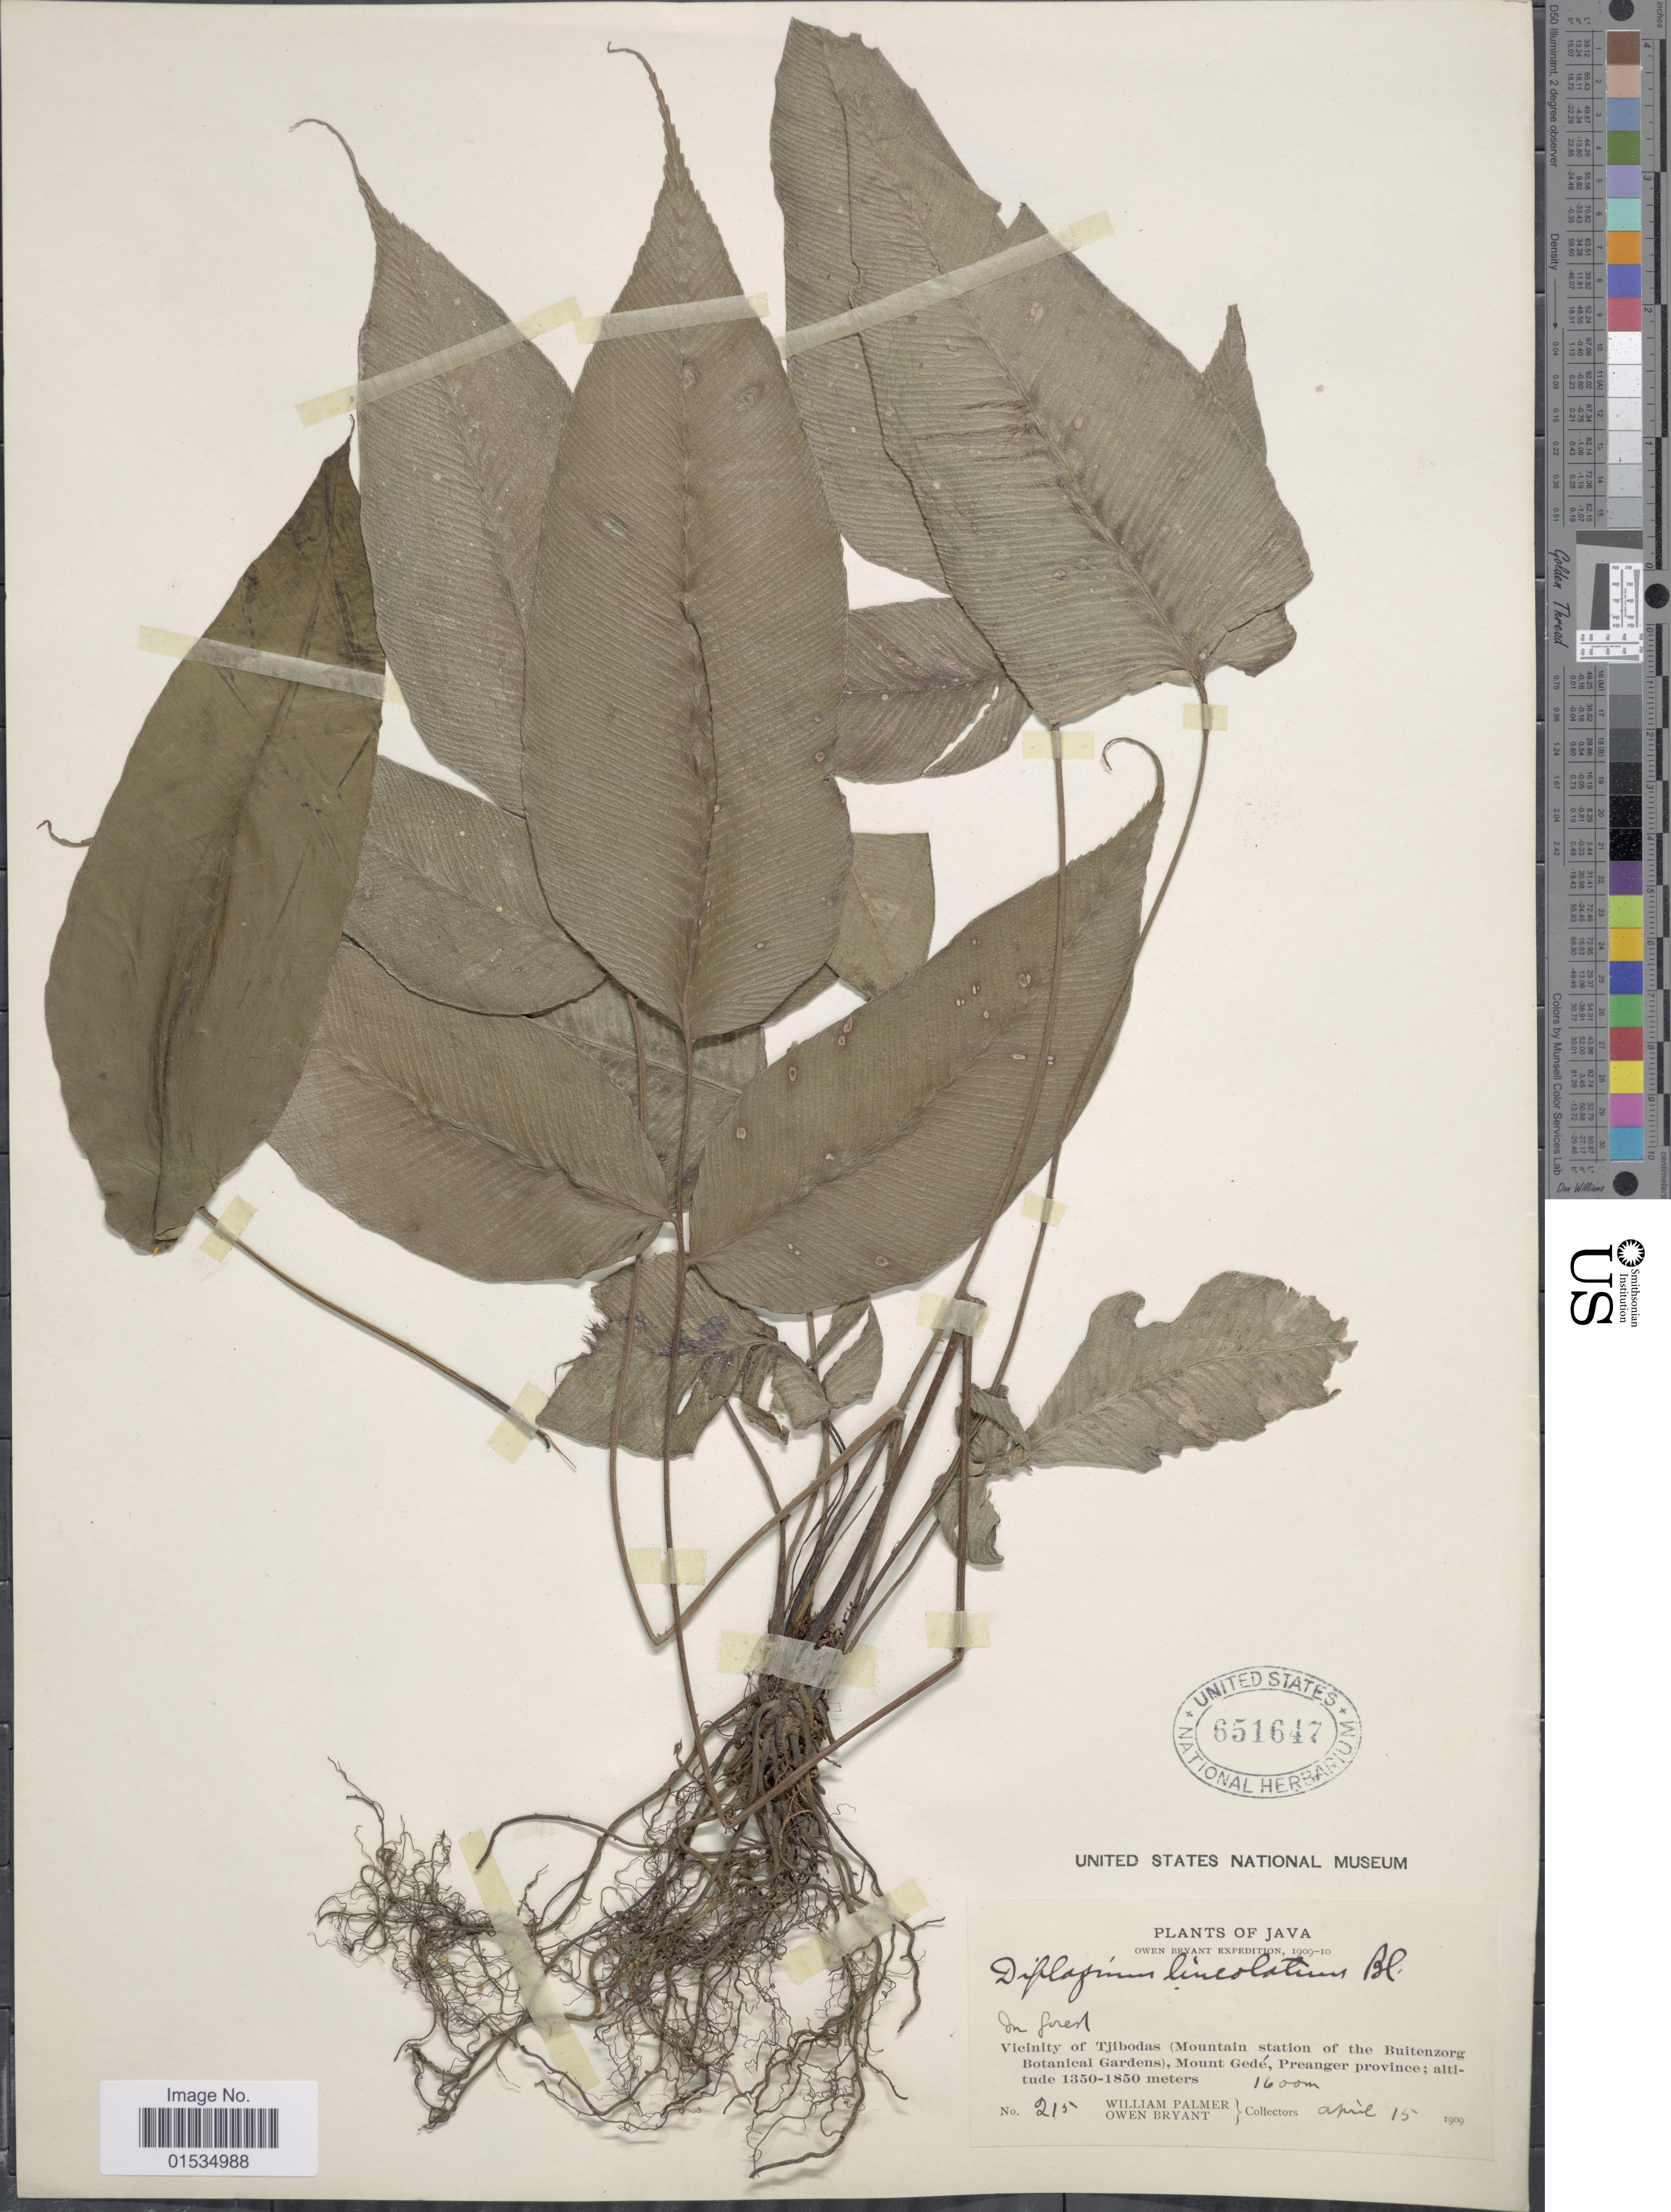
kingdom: Plantae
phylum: Tracheophyta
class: Polypodiopsida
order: Polypodiales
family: Athyriaceae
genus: Diplazium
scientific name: Diplazium fraxinifolium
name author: C. Presl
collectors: W. Palmer & O. Bryant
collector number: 215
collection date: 1909-04-15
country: Indonesia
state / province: Java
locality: Vicinity of Tjibodas (Mountain station of the Buitenzorg Botanical Gardens), Mount Gedé, Preanger province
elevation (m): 1600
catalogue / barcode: US 651647